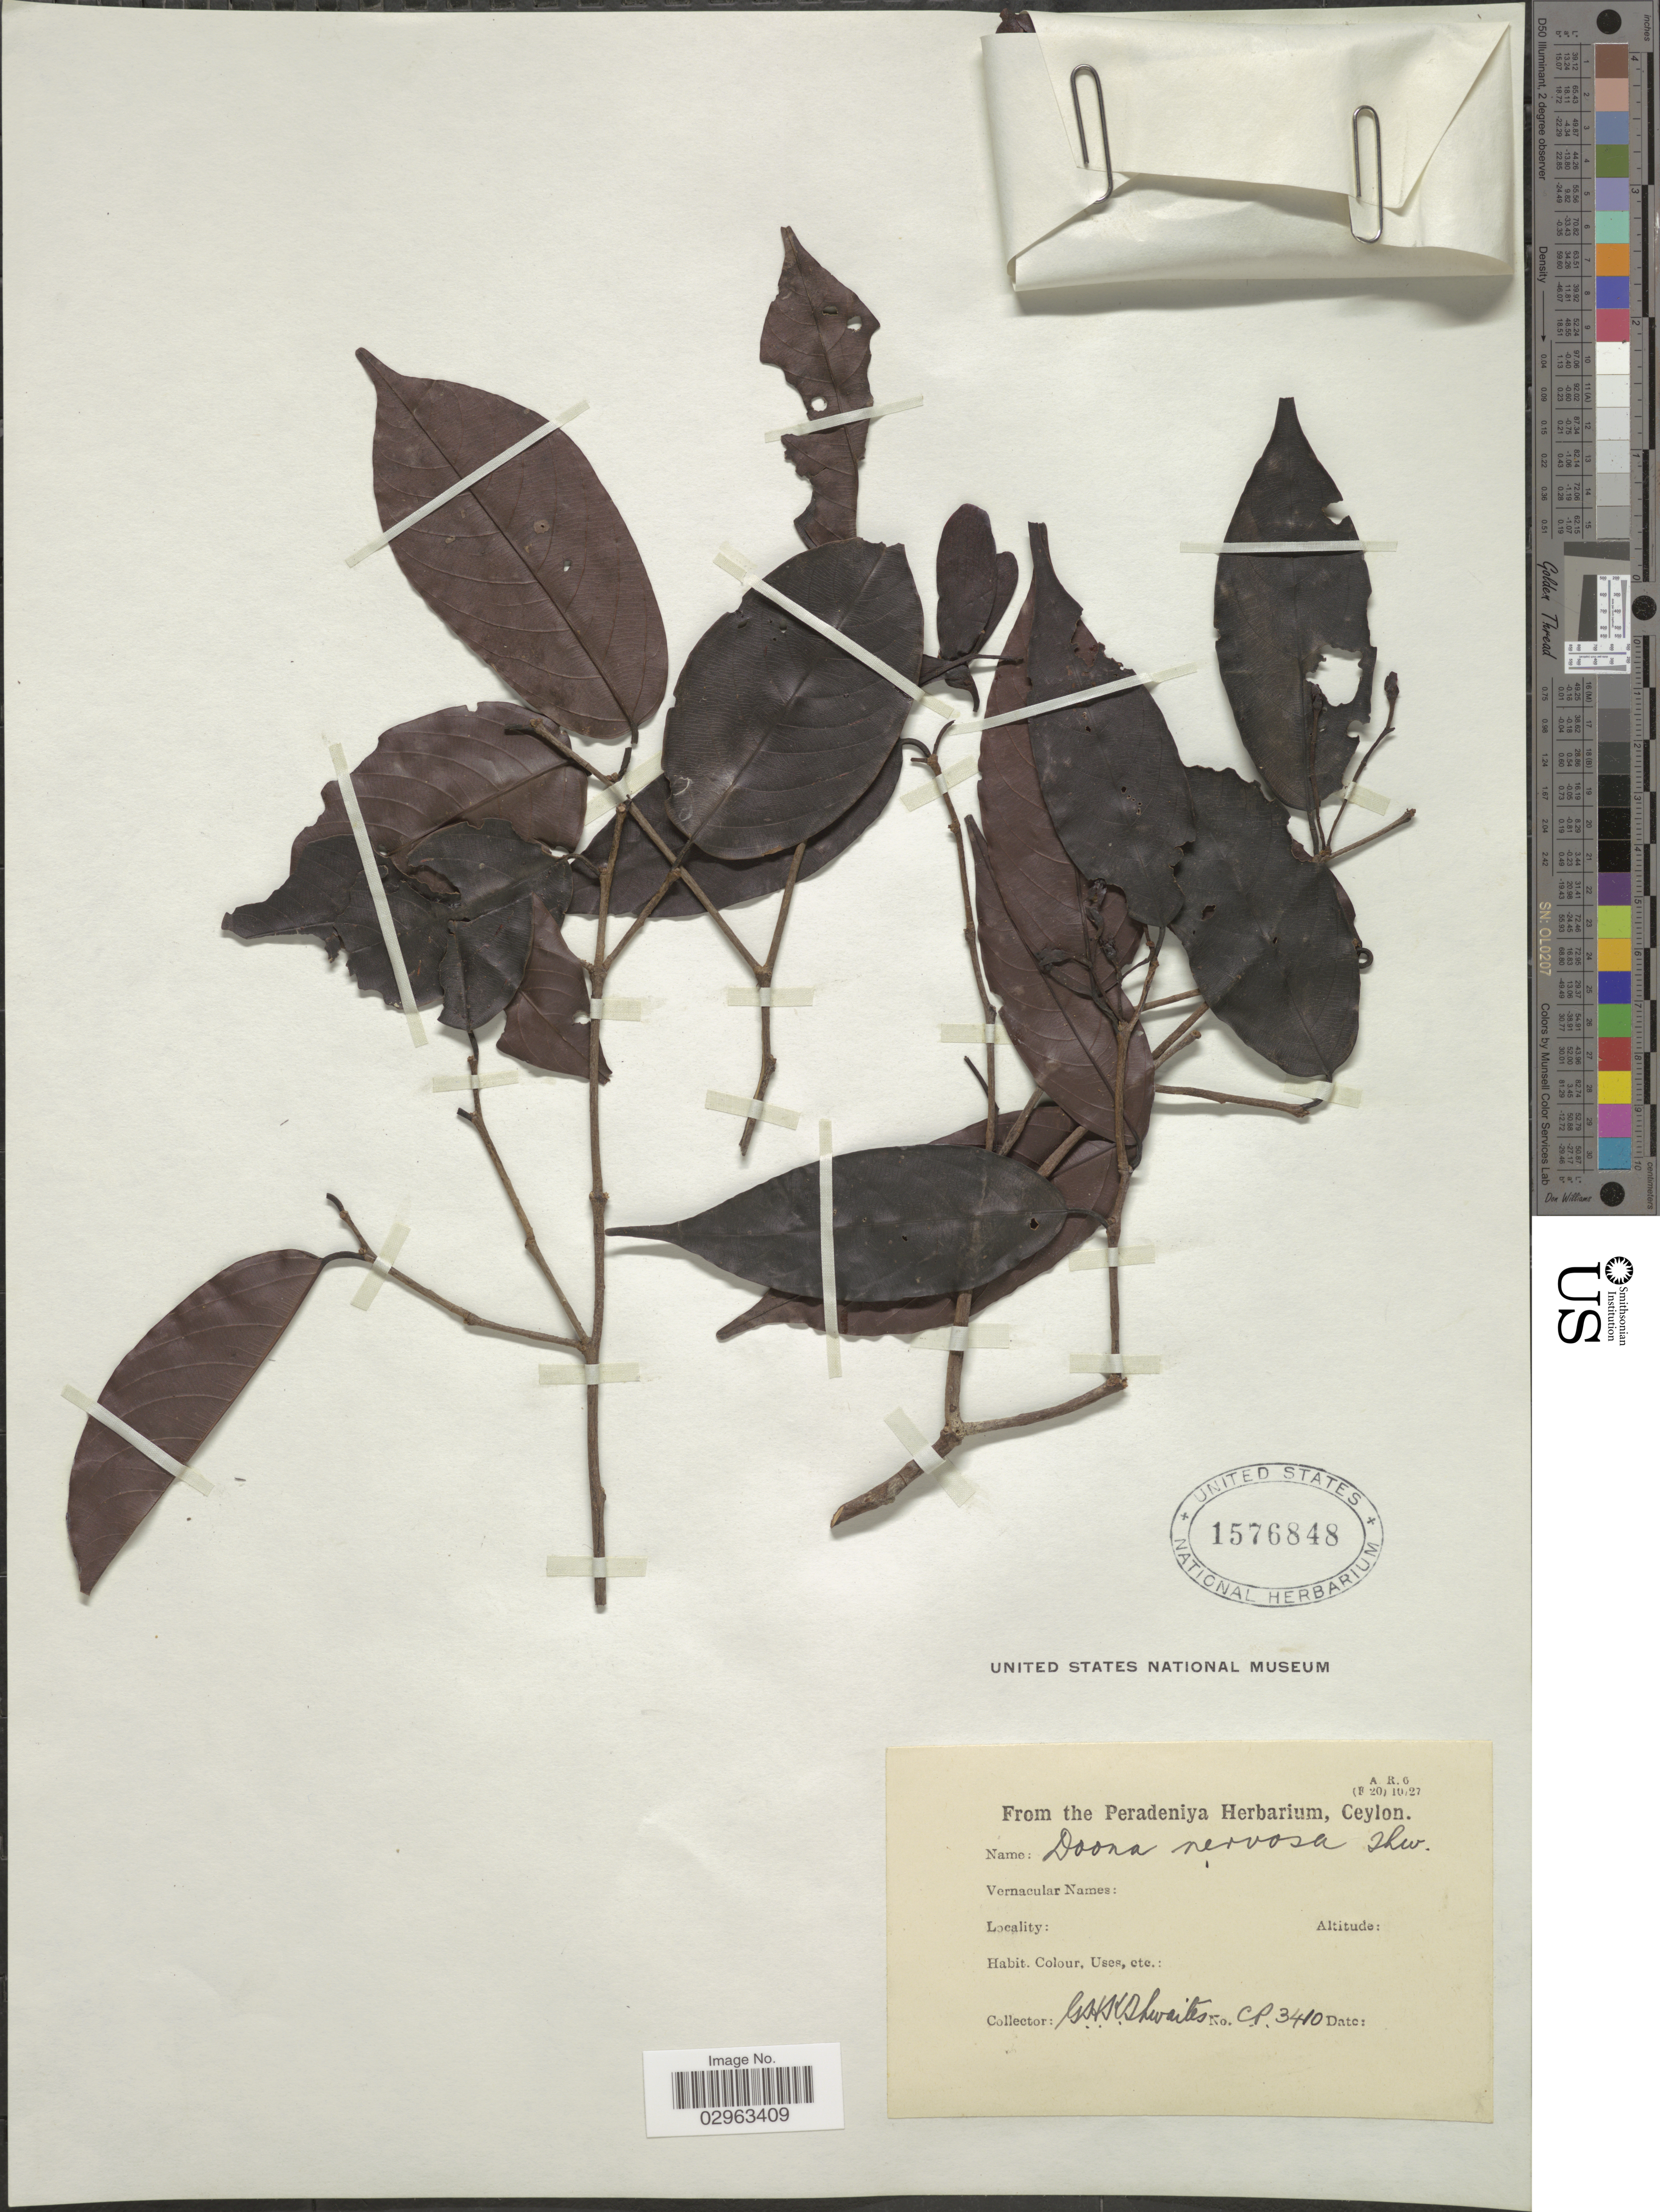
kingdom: Plantae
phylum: Tracheophyta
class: Magnoliopsida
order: Malvales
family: Dipterocarpaceae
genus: Doona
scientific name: Doona nervosa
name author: Thwaites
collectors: G. H. K. Thwaites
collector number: CP3410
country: Sri Lanka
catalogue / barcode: US 1576848